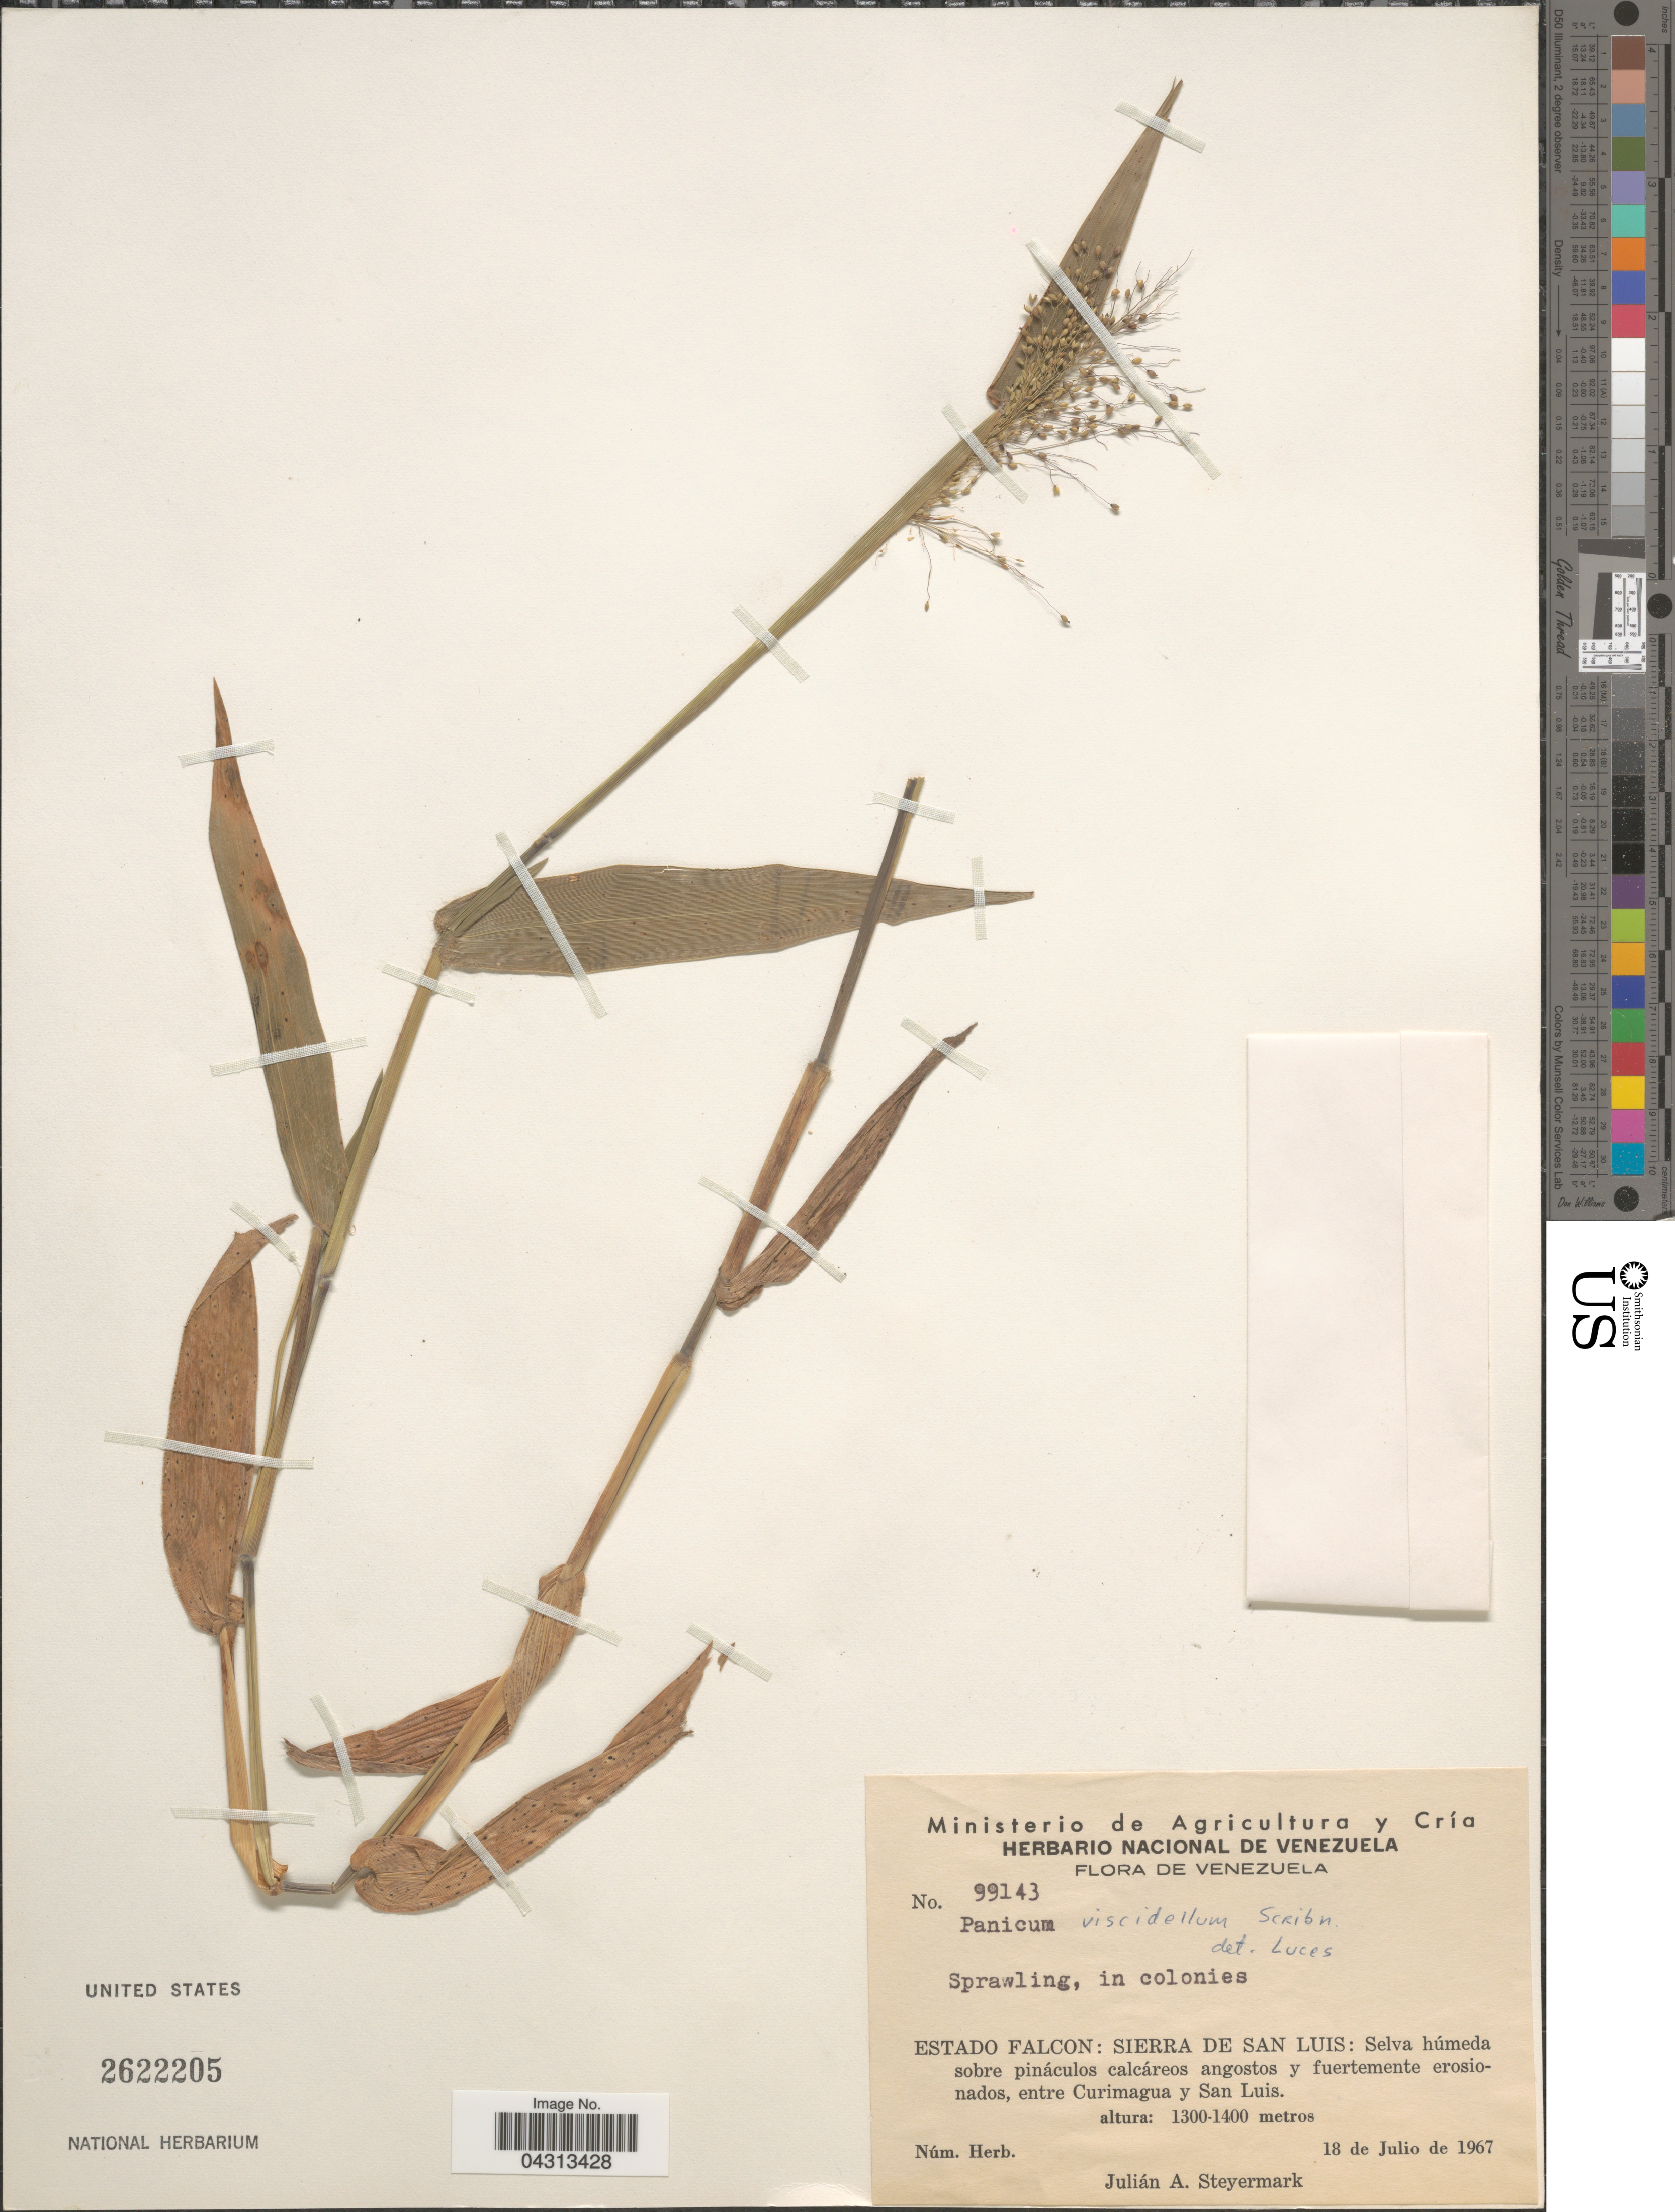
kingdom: Plantae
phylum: Tracheophyta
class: Liliopsida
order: Poales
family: Poaceae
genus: Dichanthelium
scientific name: Dichanthelium viscidellum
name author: (Scribn.) Gould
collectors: J. Steyermark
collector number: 99143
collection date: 1967-07-18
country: Venezuela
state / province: Falcon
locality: Sierra de San Luis: Selva húmeda sobre pináculos calcáreos angostos y fuertemente erosionados, entre Curimagua y San Luis.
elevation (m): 1300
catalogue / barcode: US 2622205